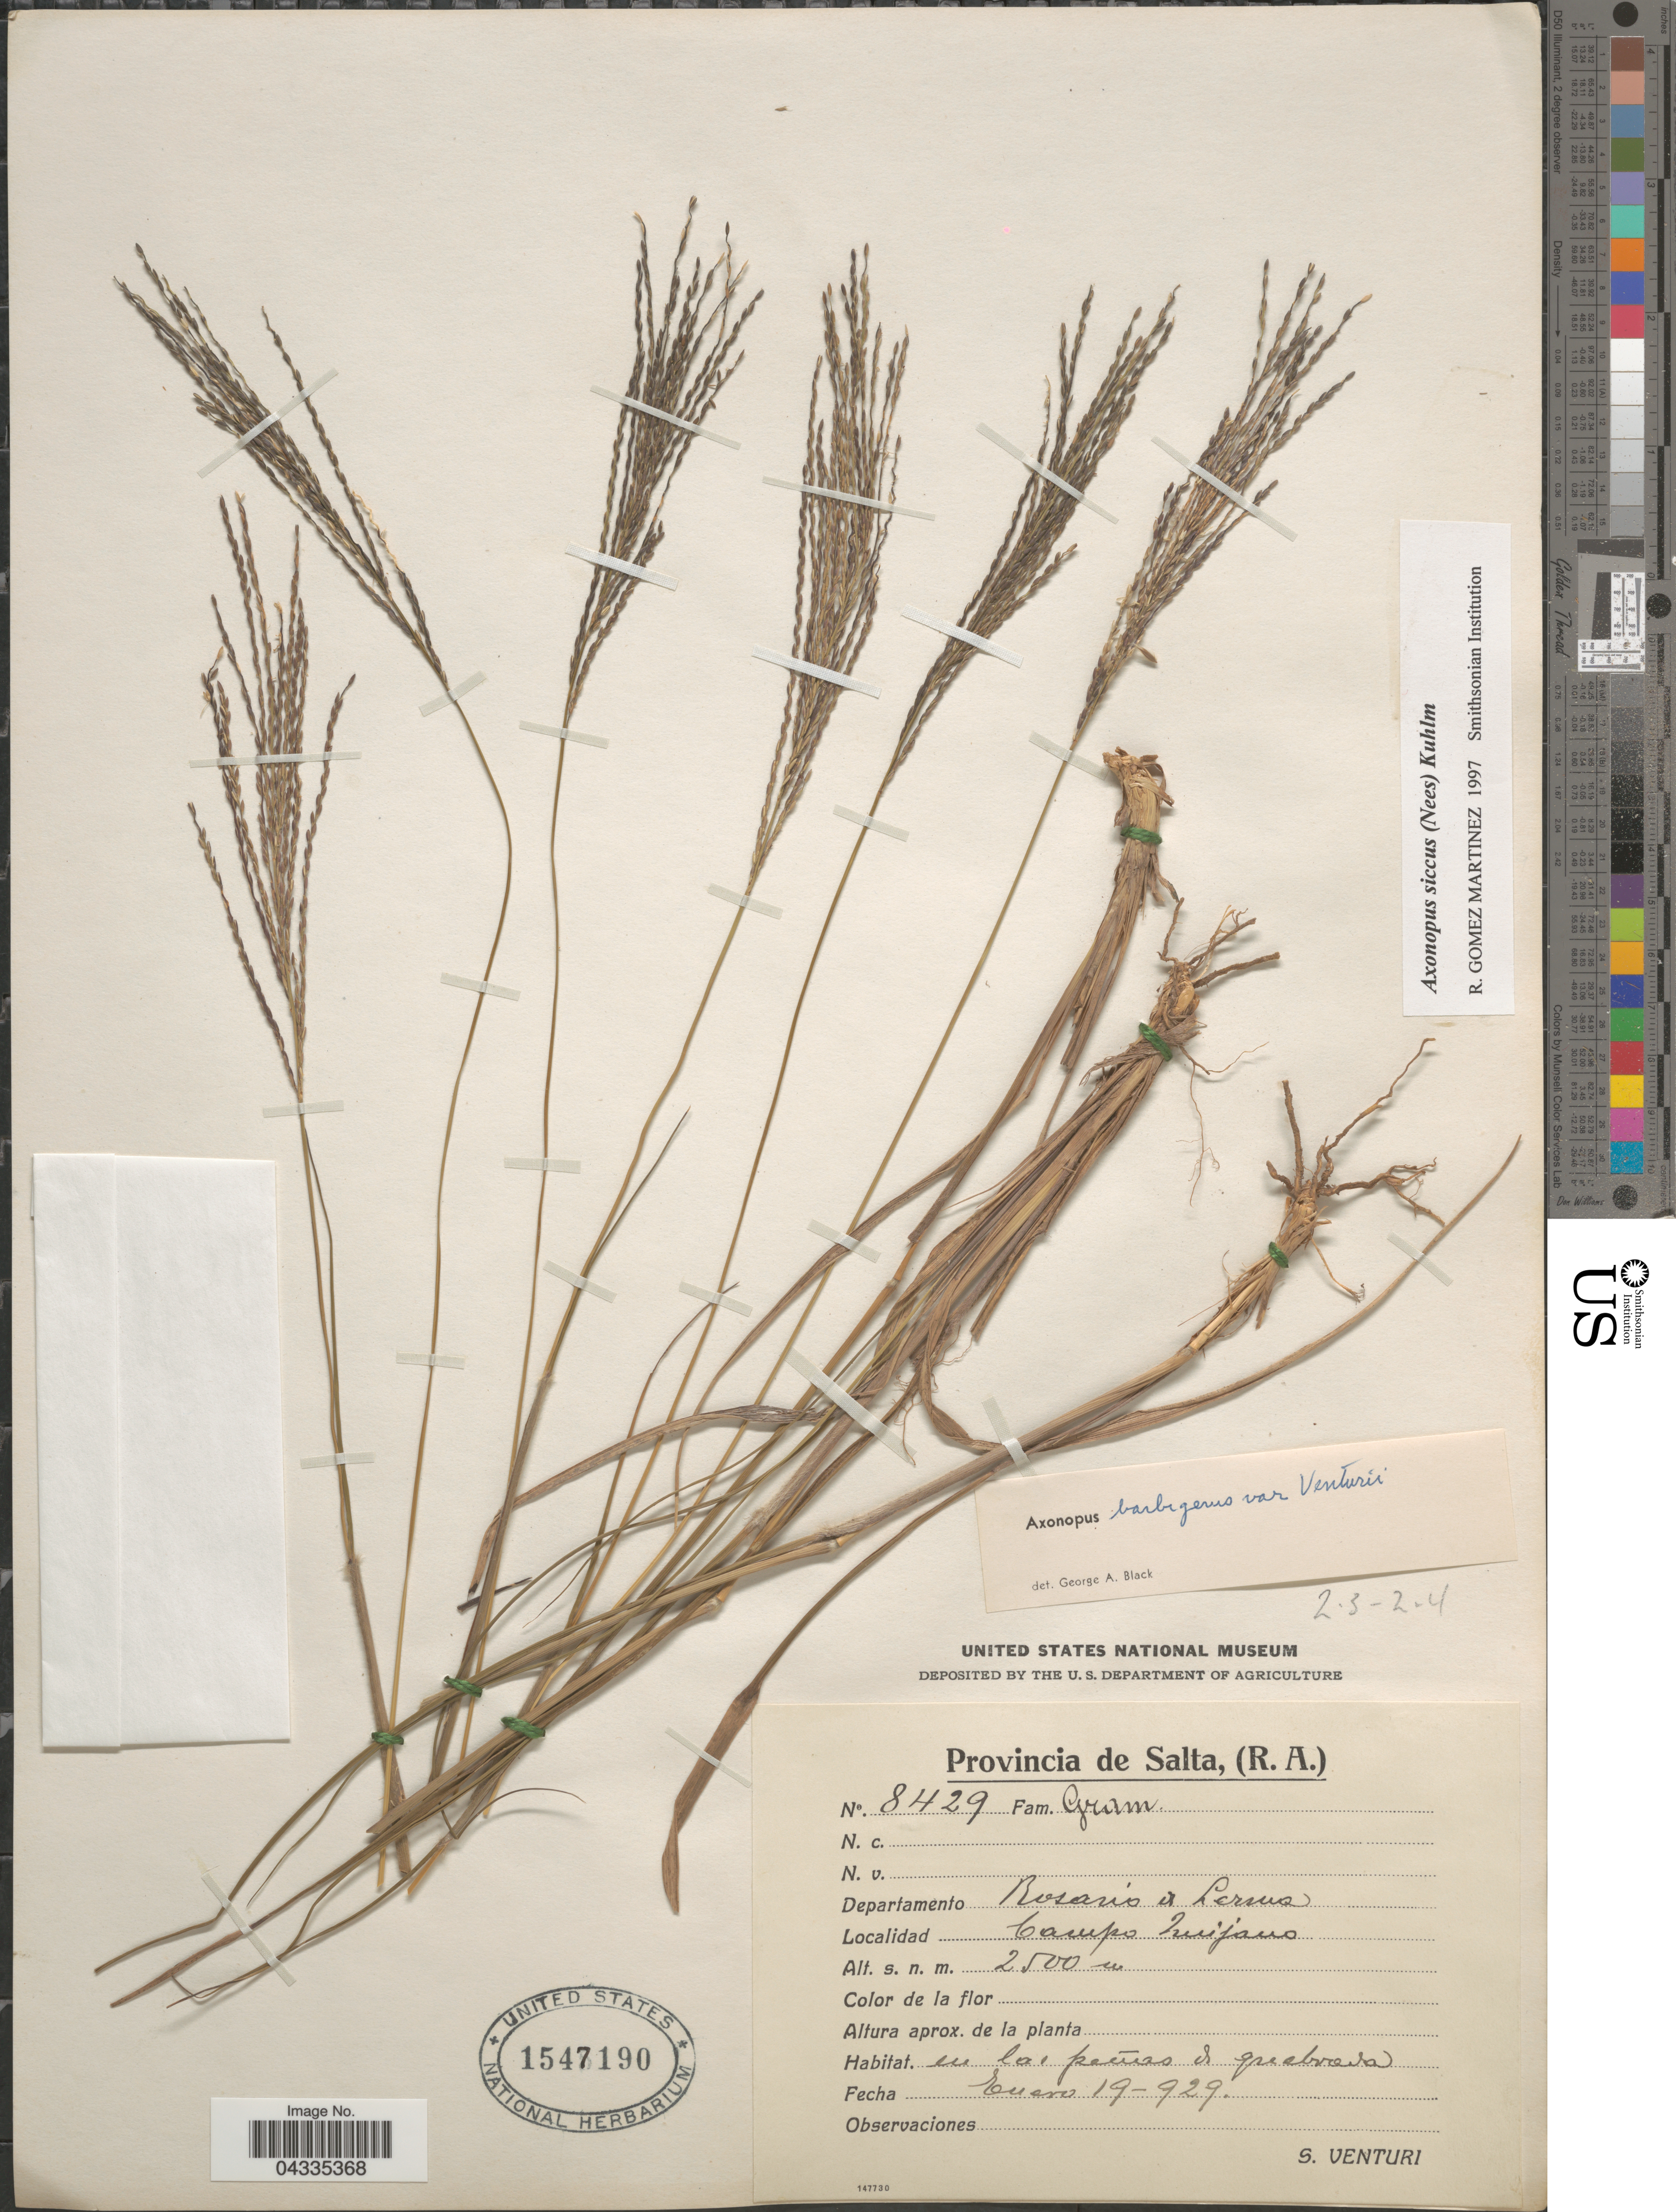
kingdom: Plantae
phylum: Tracheophyta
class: Liliopsida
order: Poales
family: Poaceae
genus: Axonopus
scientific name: Axonopus siccus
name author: (Nees) Kuhlm.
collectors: S. Venturi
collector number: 8429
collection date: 1929-01-19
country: Argentina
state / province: Salta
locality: (R.A.) Departamento Rosario de Lerma. Campo Quijano.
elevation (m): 2500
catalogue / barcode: US 1547190